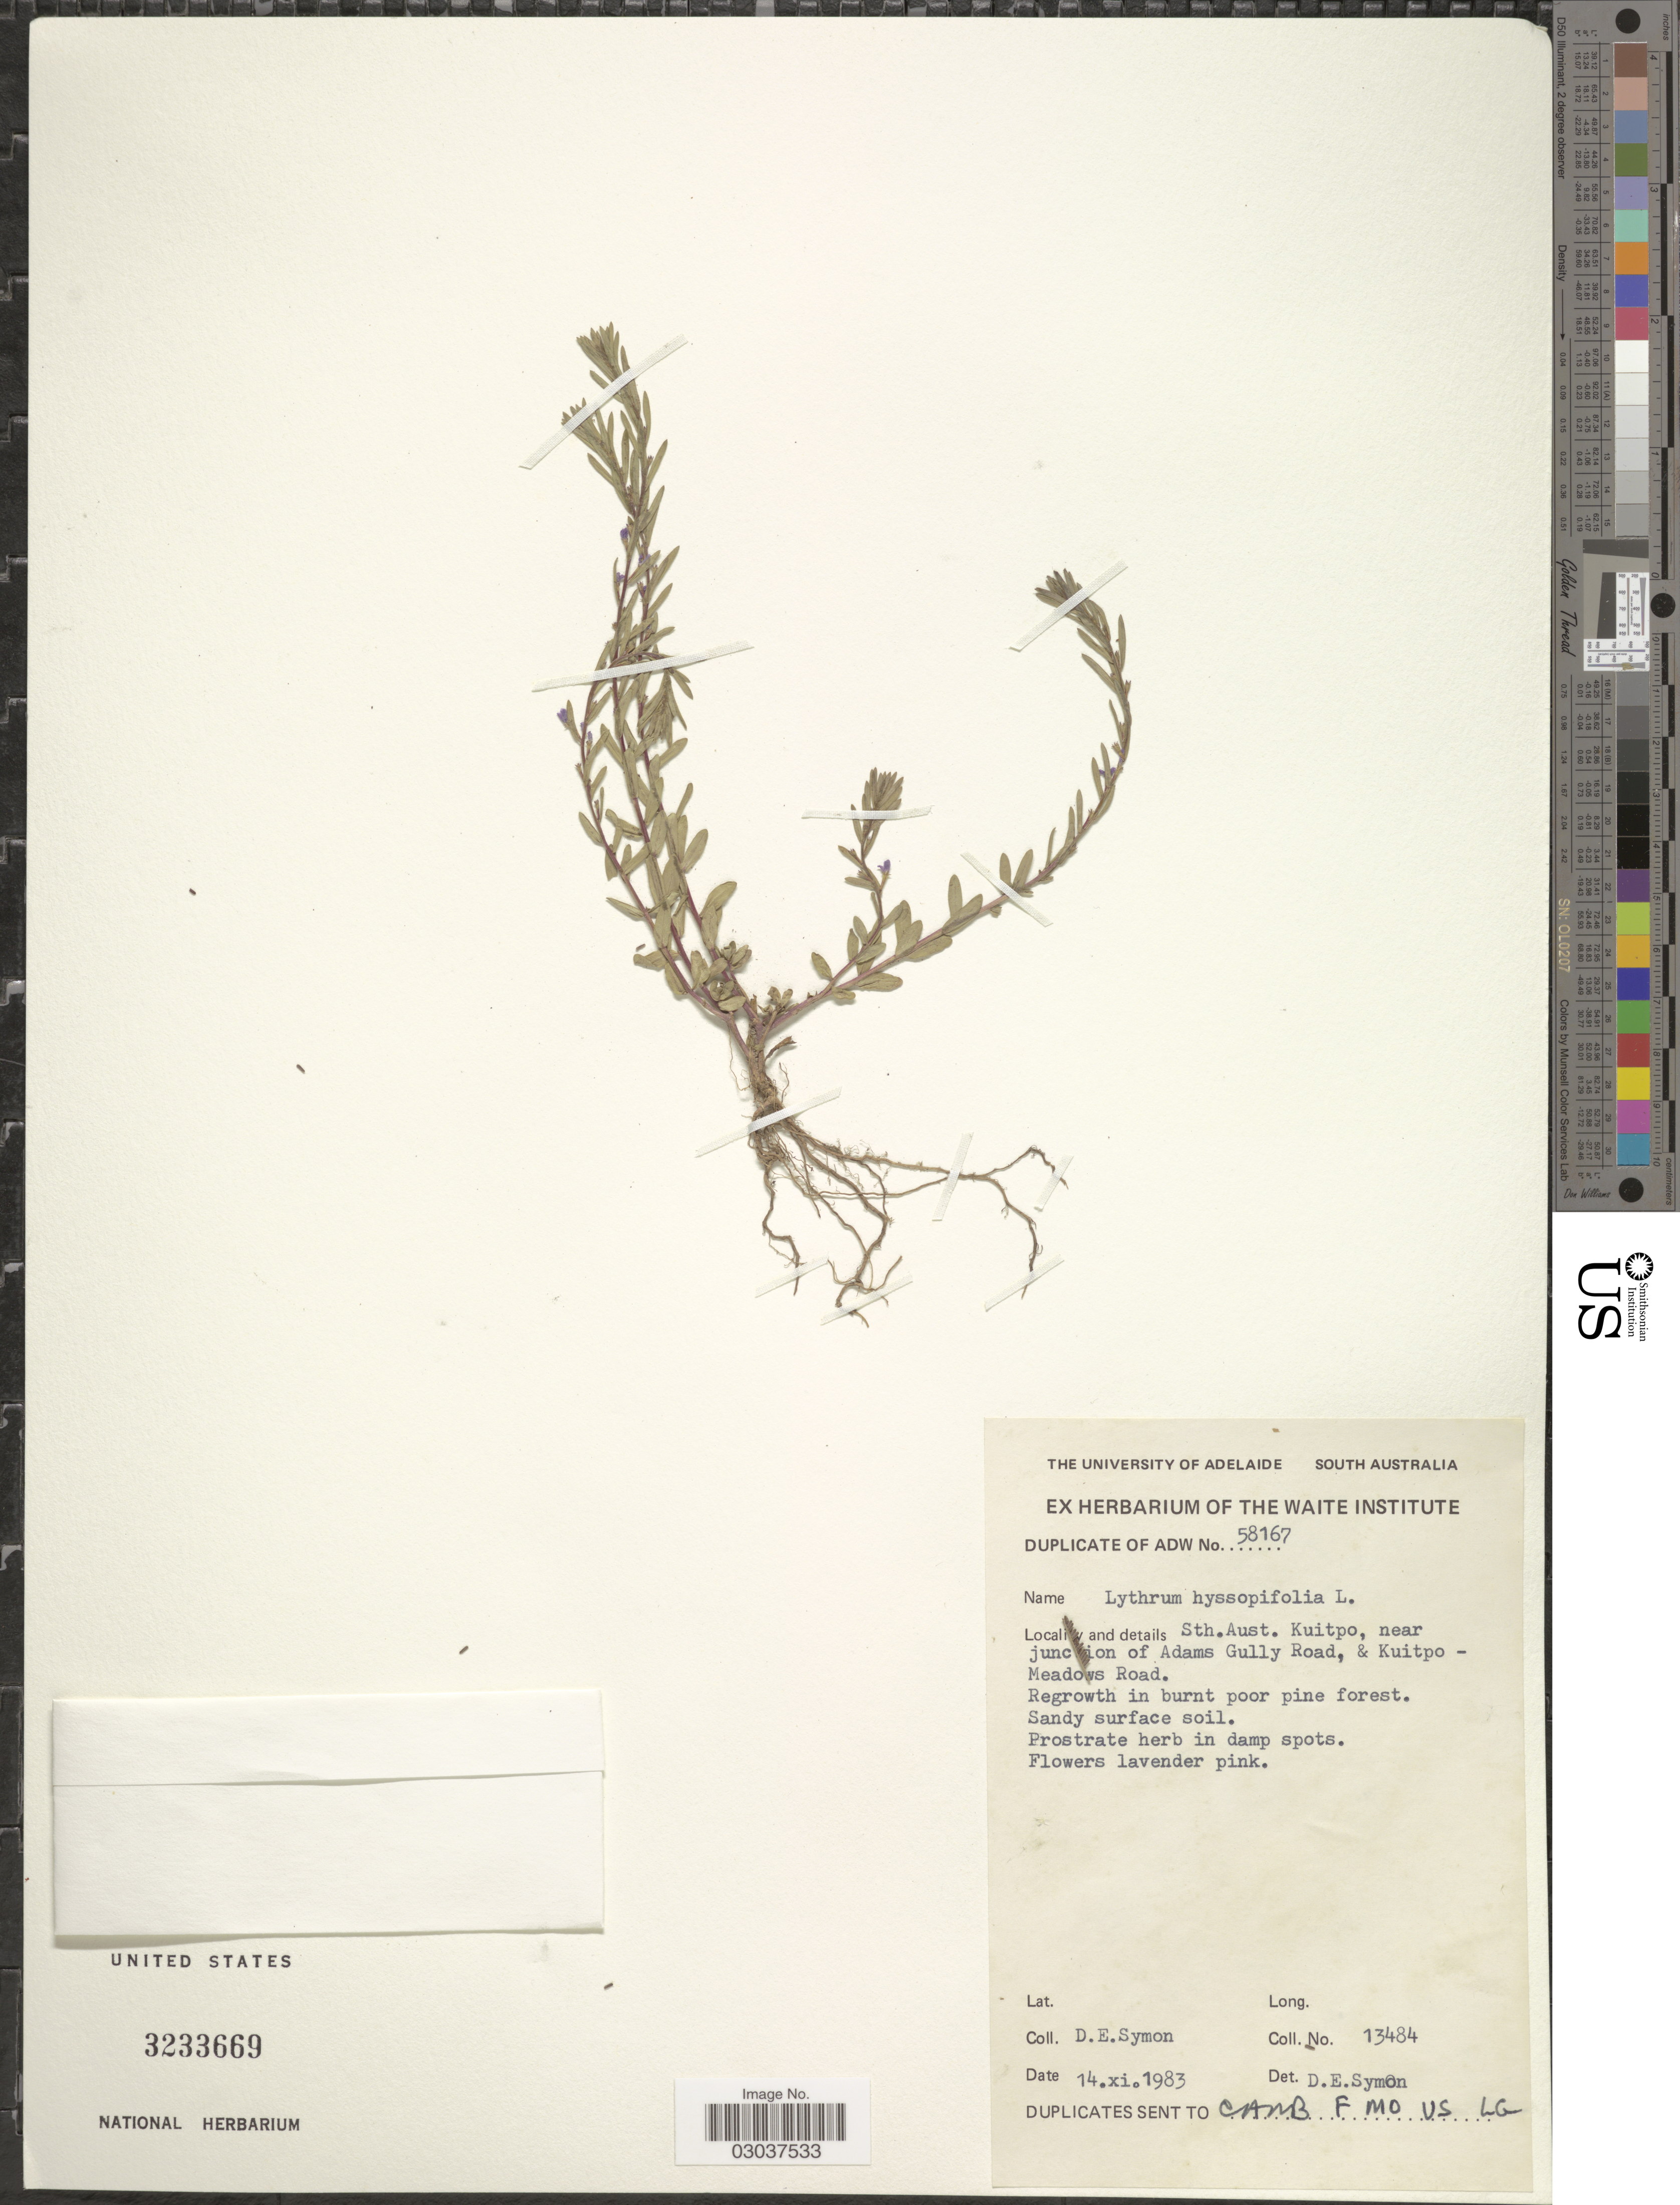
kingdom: Plantae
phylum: Tracheophyta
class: Magnoliopsida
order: Myrtales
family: Lythraceae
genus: Lythrum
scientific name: Lythrum hyssopifolia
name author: L.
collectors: D. Symon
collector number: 13484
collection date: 1983-11-14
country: Australia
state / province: South Australia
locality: Sth. Aust. Kuitpo, near junc [illegible text]ion of Adams Gully Road, & Kuitpo - Meadows Road.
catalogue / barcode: US 3233669